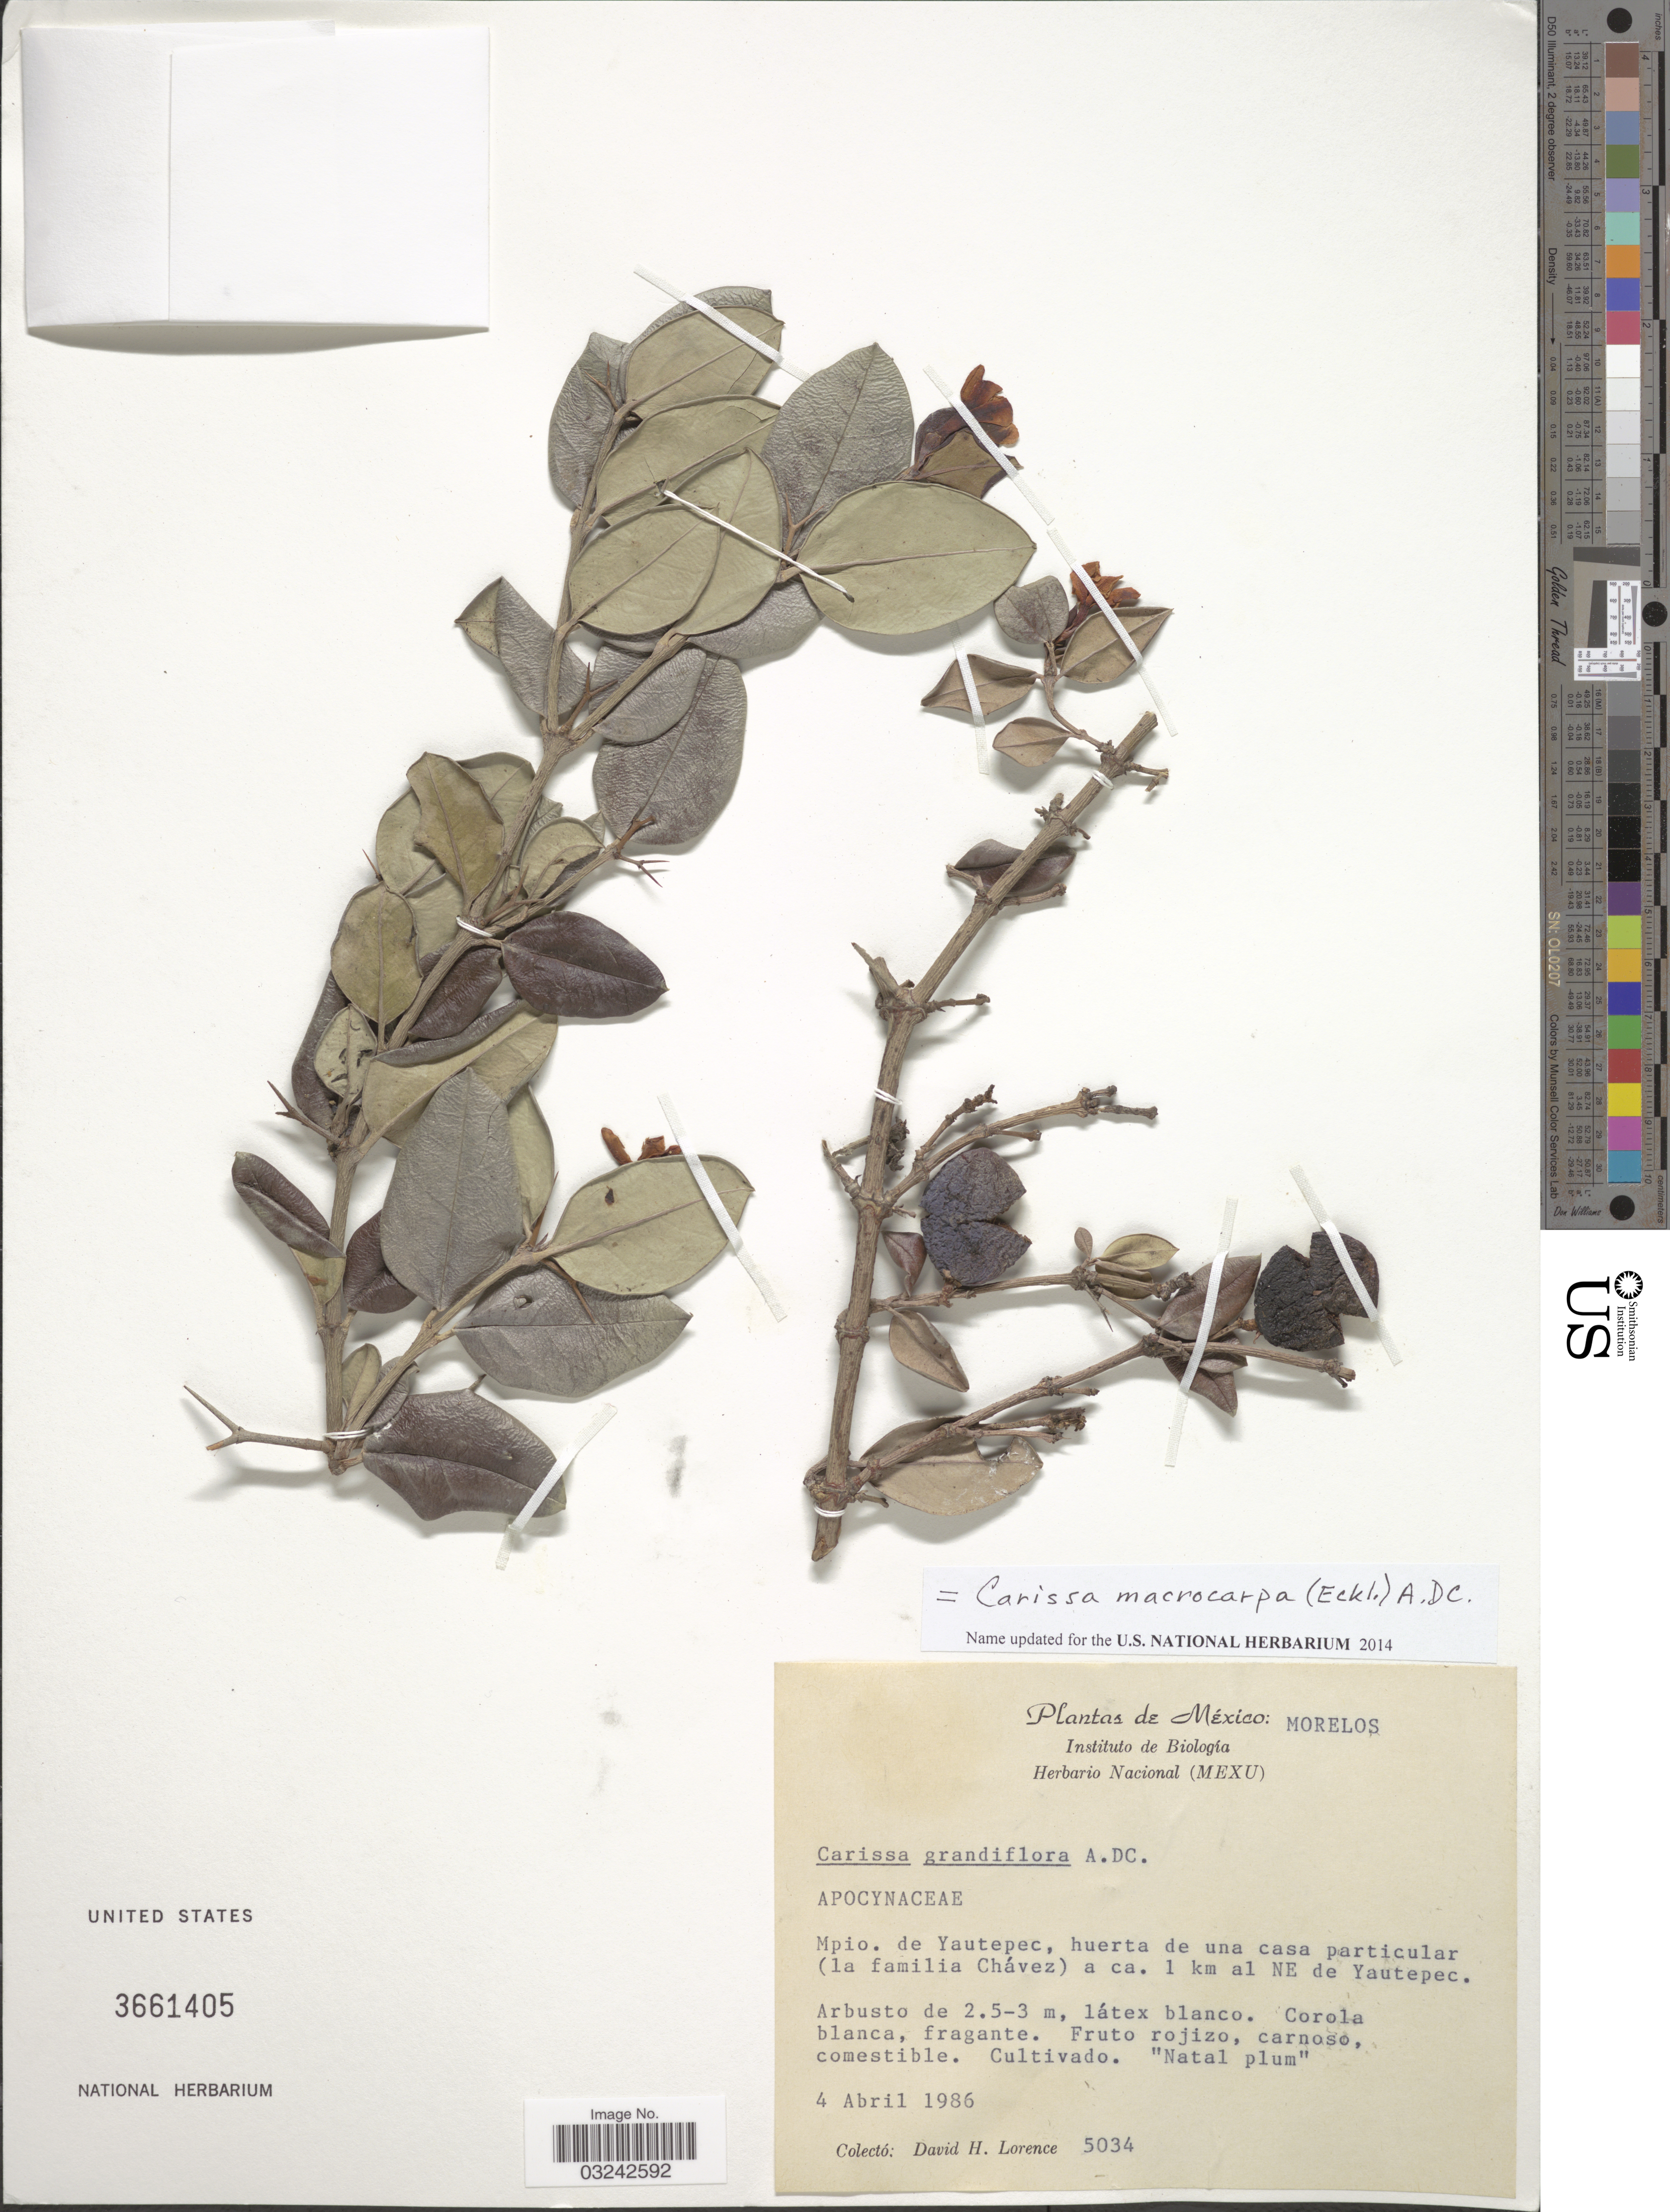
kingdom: Plantae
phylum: Tracheophyta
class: Magnoliopsida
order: Gentianales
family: Apocynaceae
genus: Carissa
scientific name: Carissa macrocarpa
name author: (Eckl.) A. DC.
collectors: D. Lorence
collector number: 5034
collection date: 1986-04-04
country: Mexico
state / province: Morelos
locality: Mpio. de Yautepec, huerta de una casa particular (la familia Chávez) a ca. 1 km al NE de Yautepec.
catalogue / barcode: US 3661405